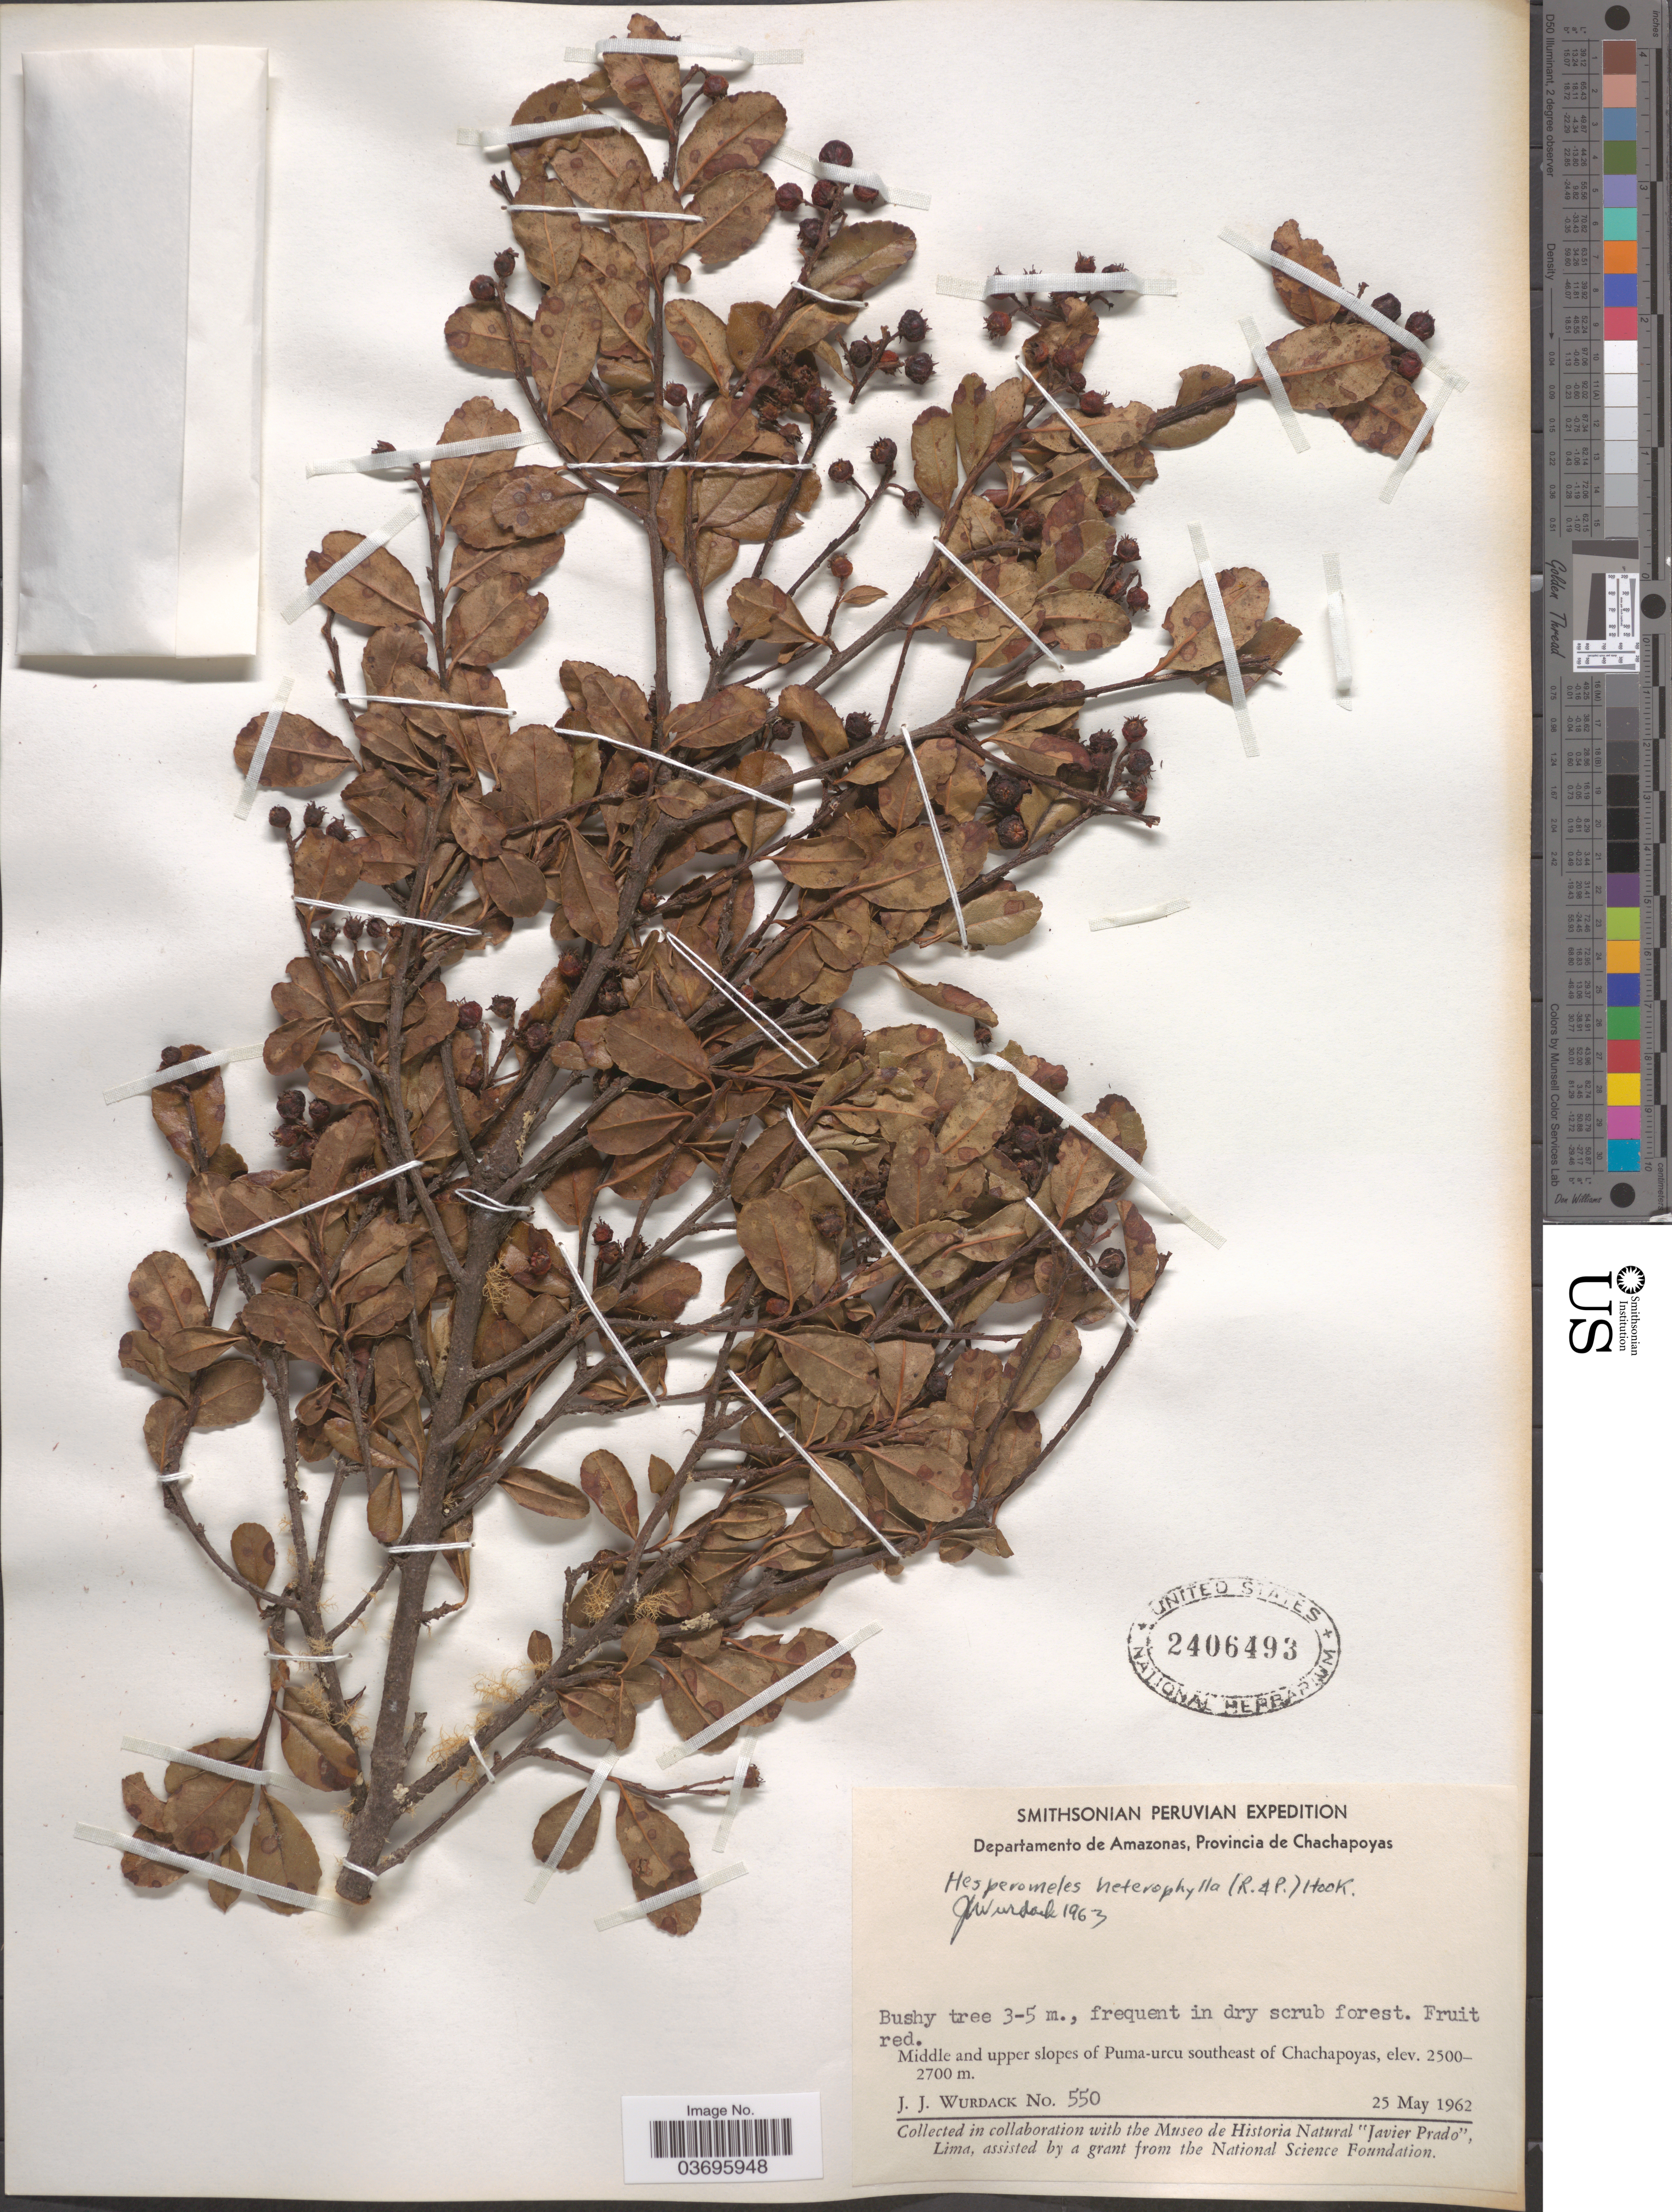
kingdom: Plantae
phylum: Tracheophyta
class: Magnoliopsida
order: Rosales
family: Rosaceae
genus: Hesperomeles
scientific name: Hesperomeles heterophylla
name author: (Ruiz & Pav.) Hook.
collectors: J. J. Wurdack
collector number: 550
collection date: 1962-05-25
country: Peru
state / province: Amazonas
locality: Departamento de Amazonas, Provincia de Chachapoyas. Middle and upper slopes of Puma-urcu southeast of Chachapoyas.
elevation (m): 2500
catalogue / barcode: US 2406493